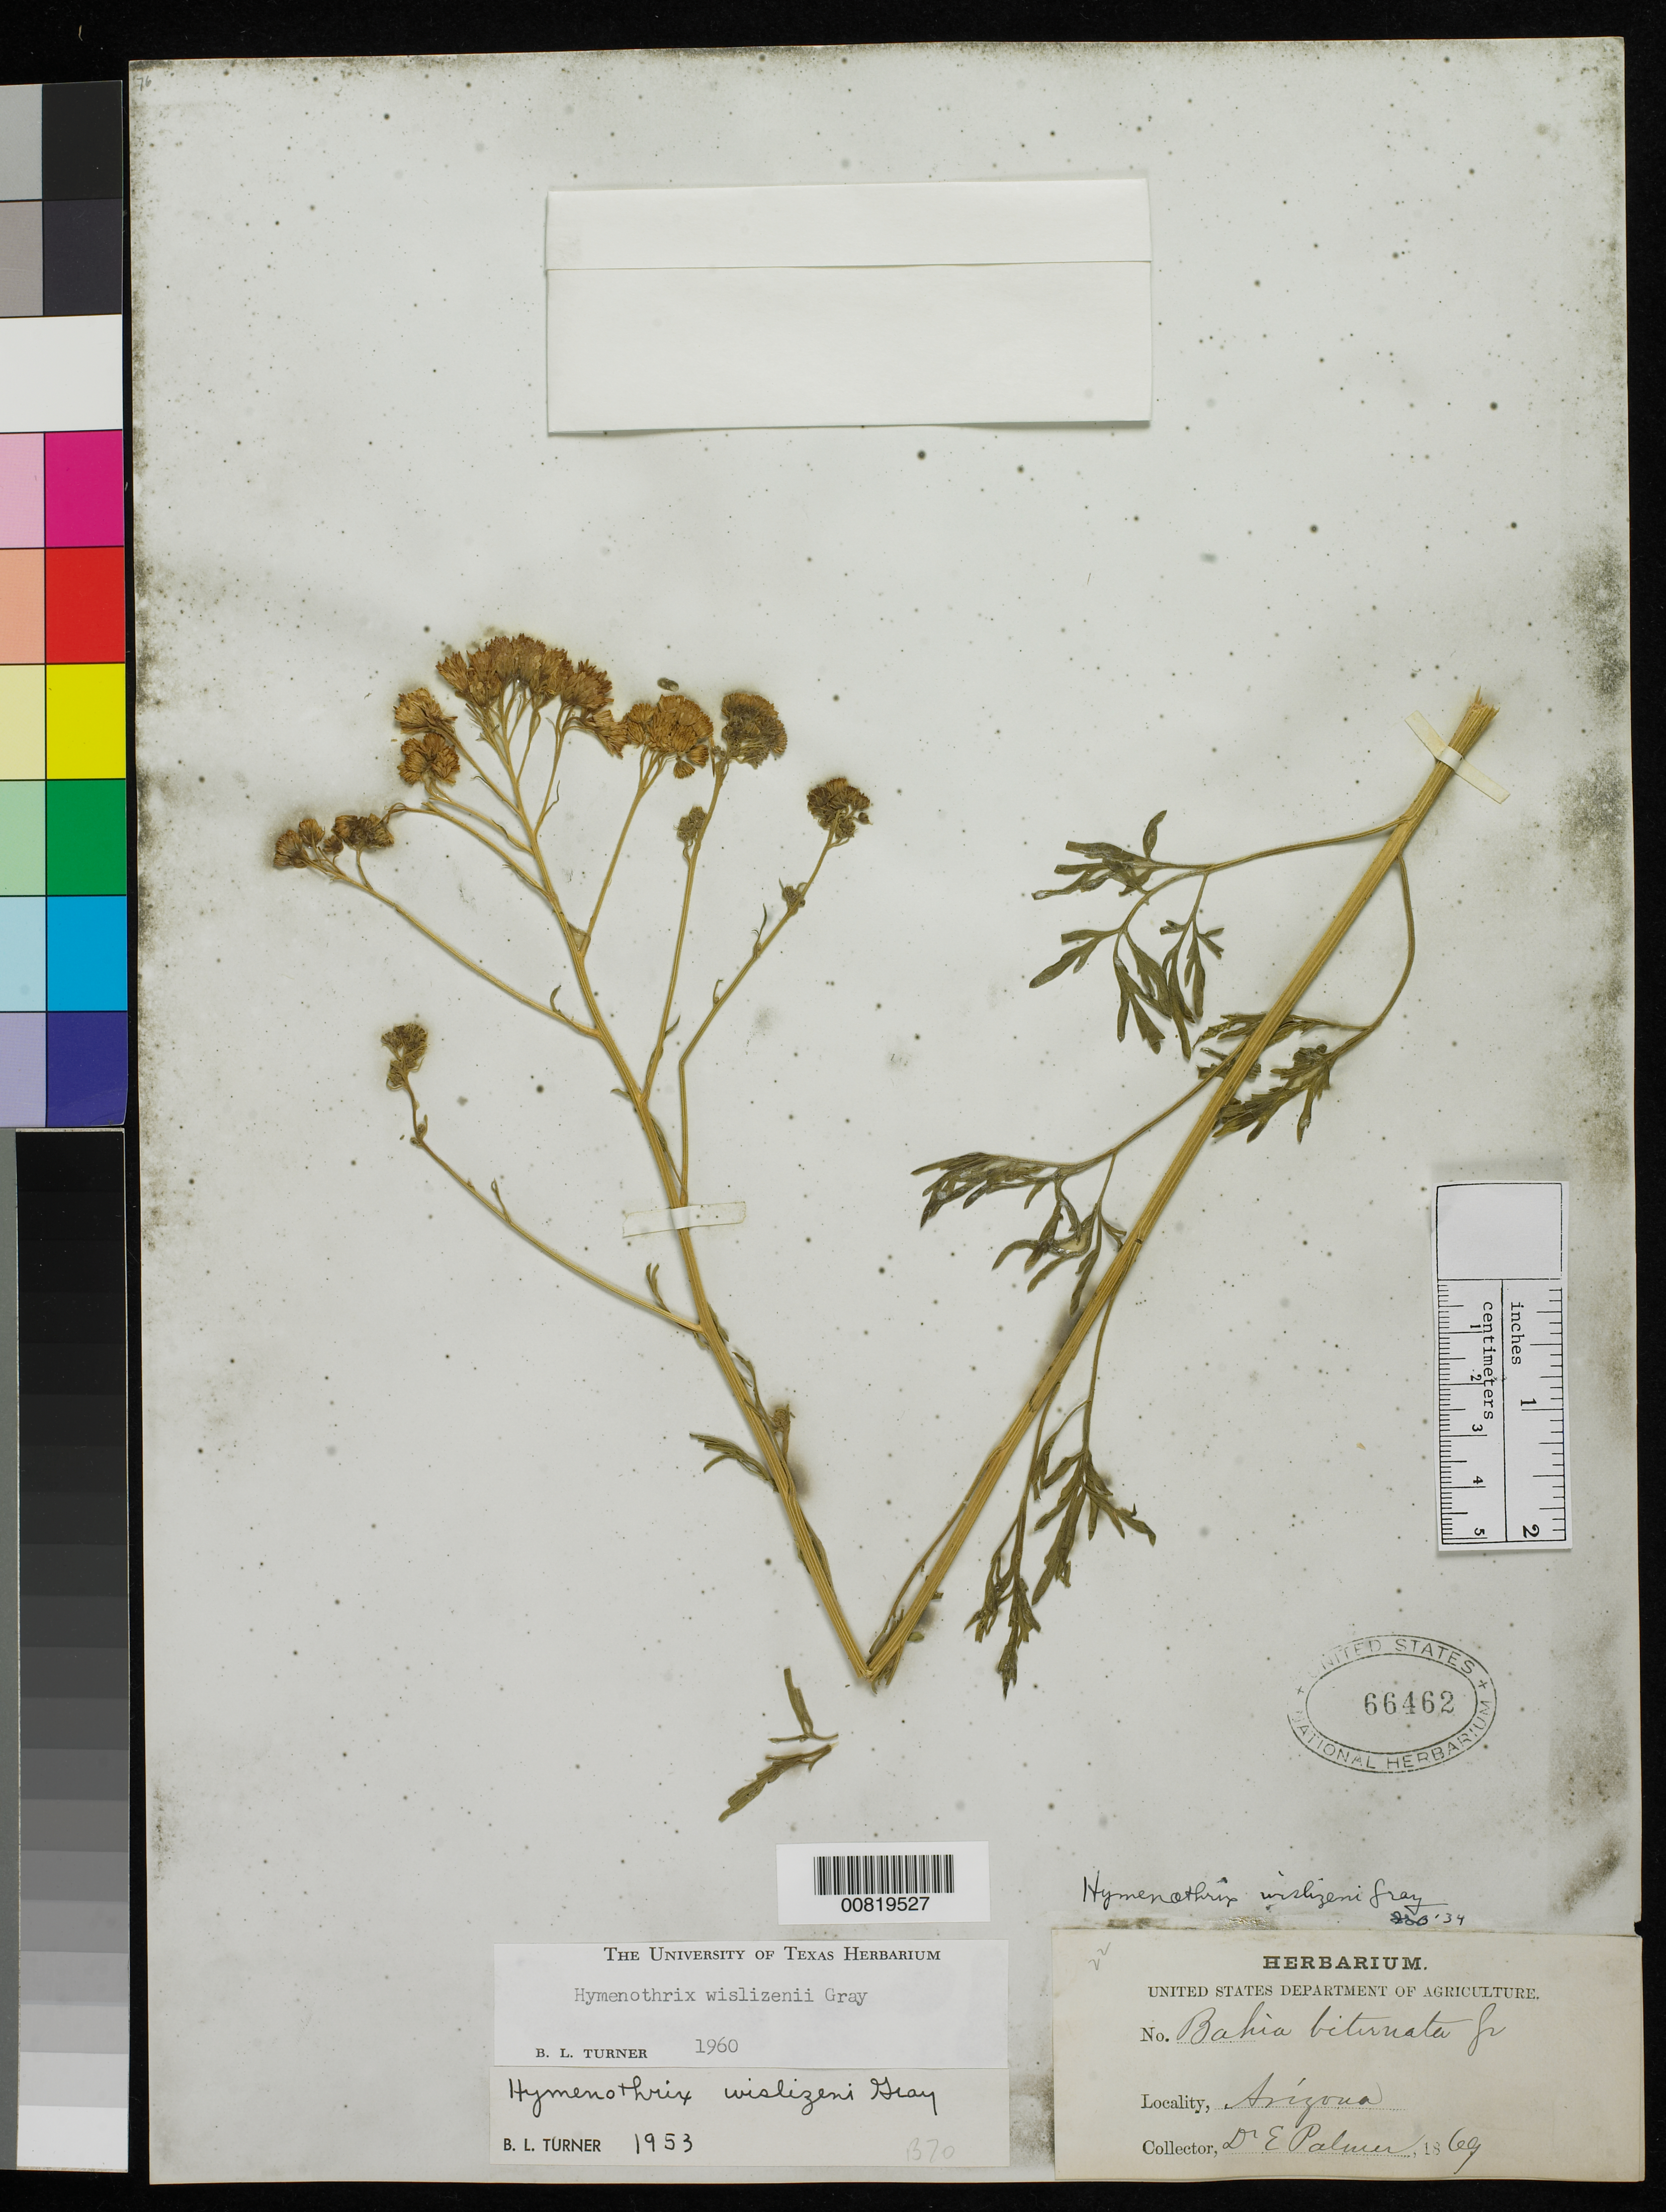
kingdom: Plantae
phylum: Tracheophyta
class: Magnoliopsida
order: Asterales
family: Asteraceae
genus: Hymenothrix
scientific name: Hymenothrix wislizenii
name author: A. Gray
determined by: Turner, B. L.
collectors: E. Palmer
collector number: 22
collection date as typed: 1869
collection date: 1869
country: United States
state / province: Arizona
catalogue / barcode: US 66462